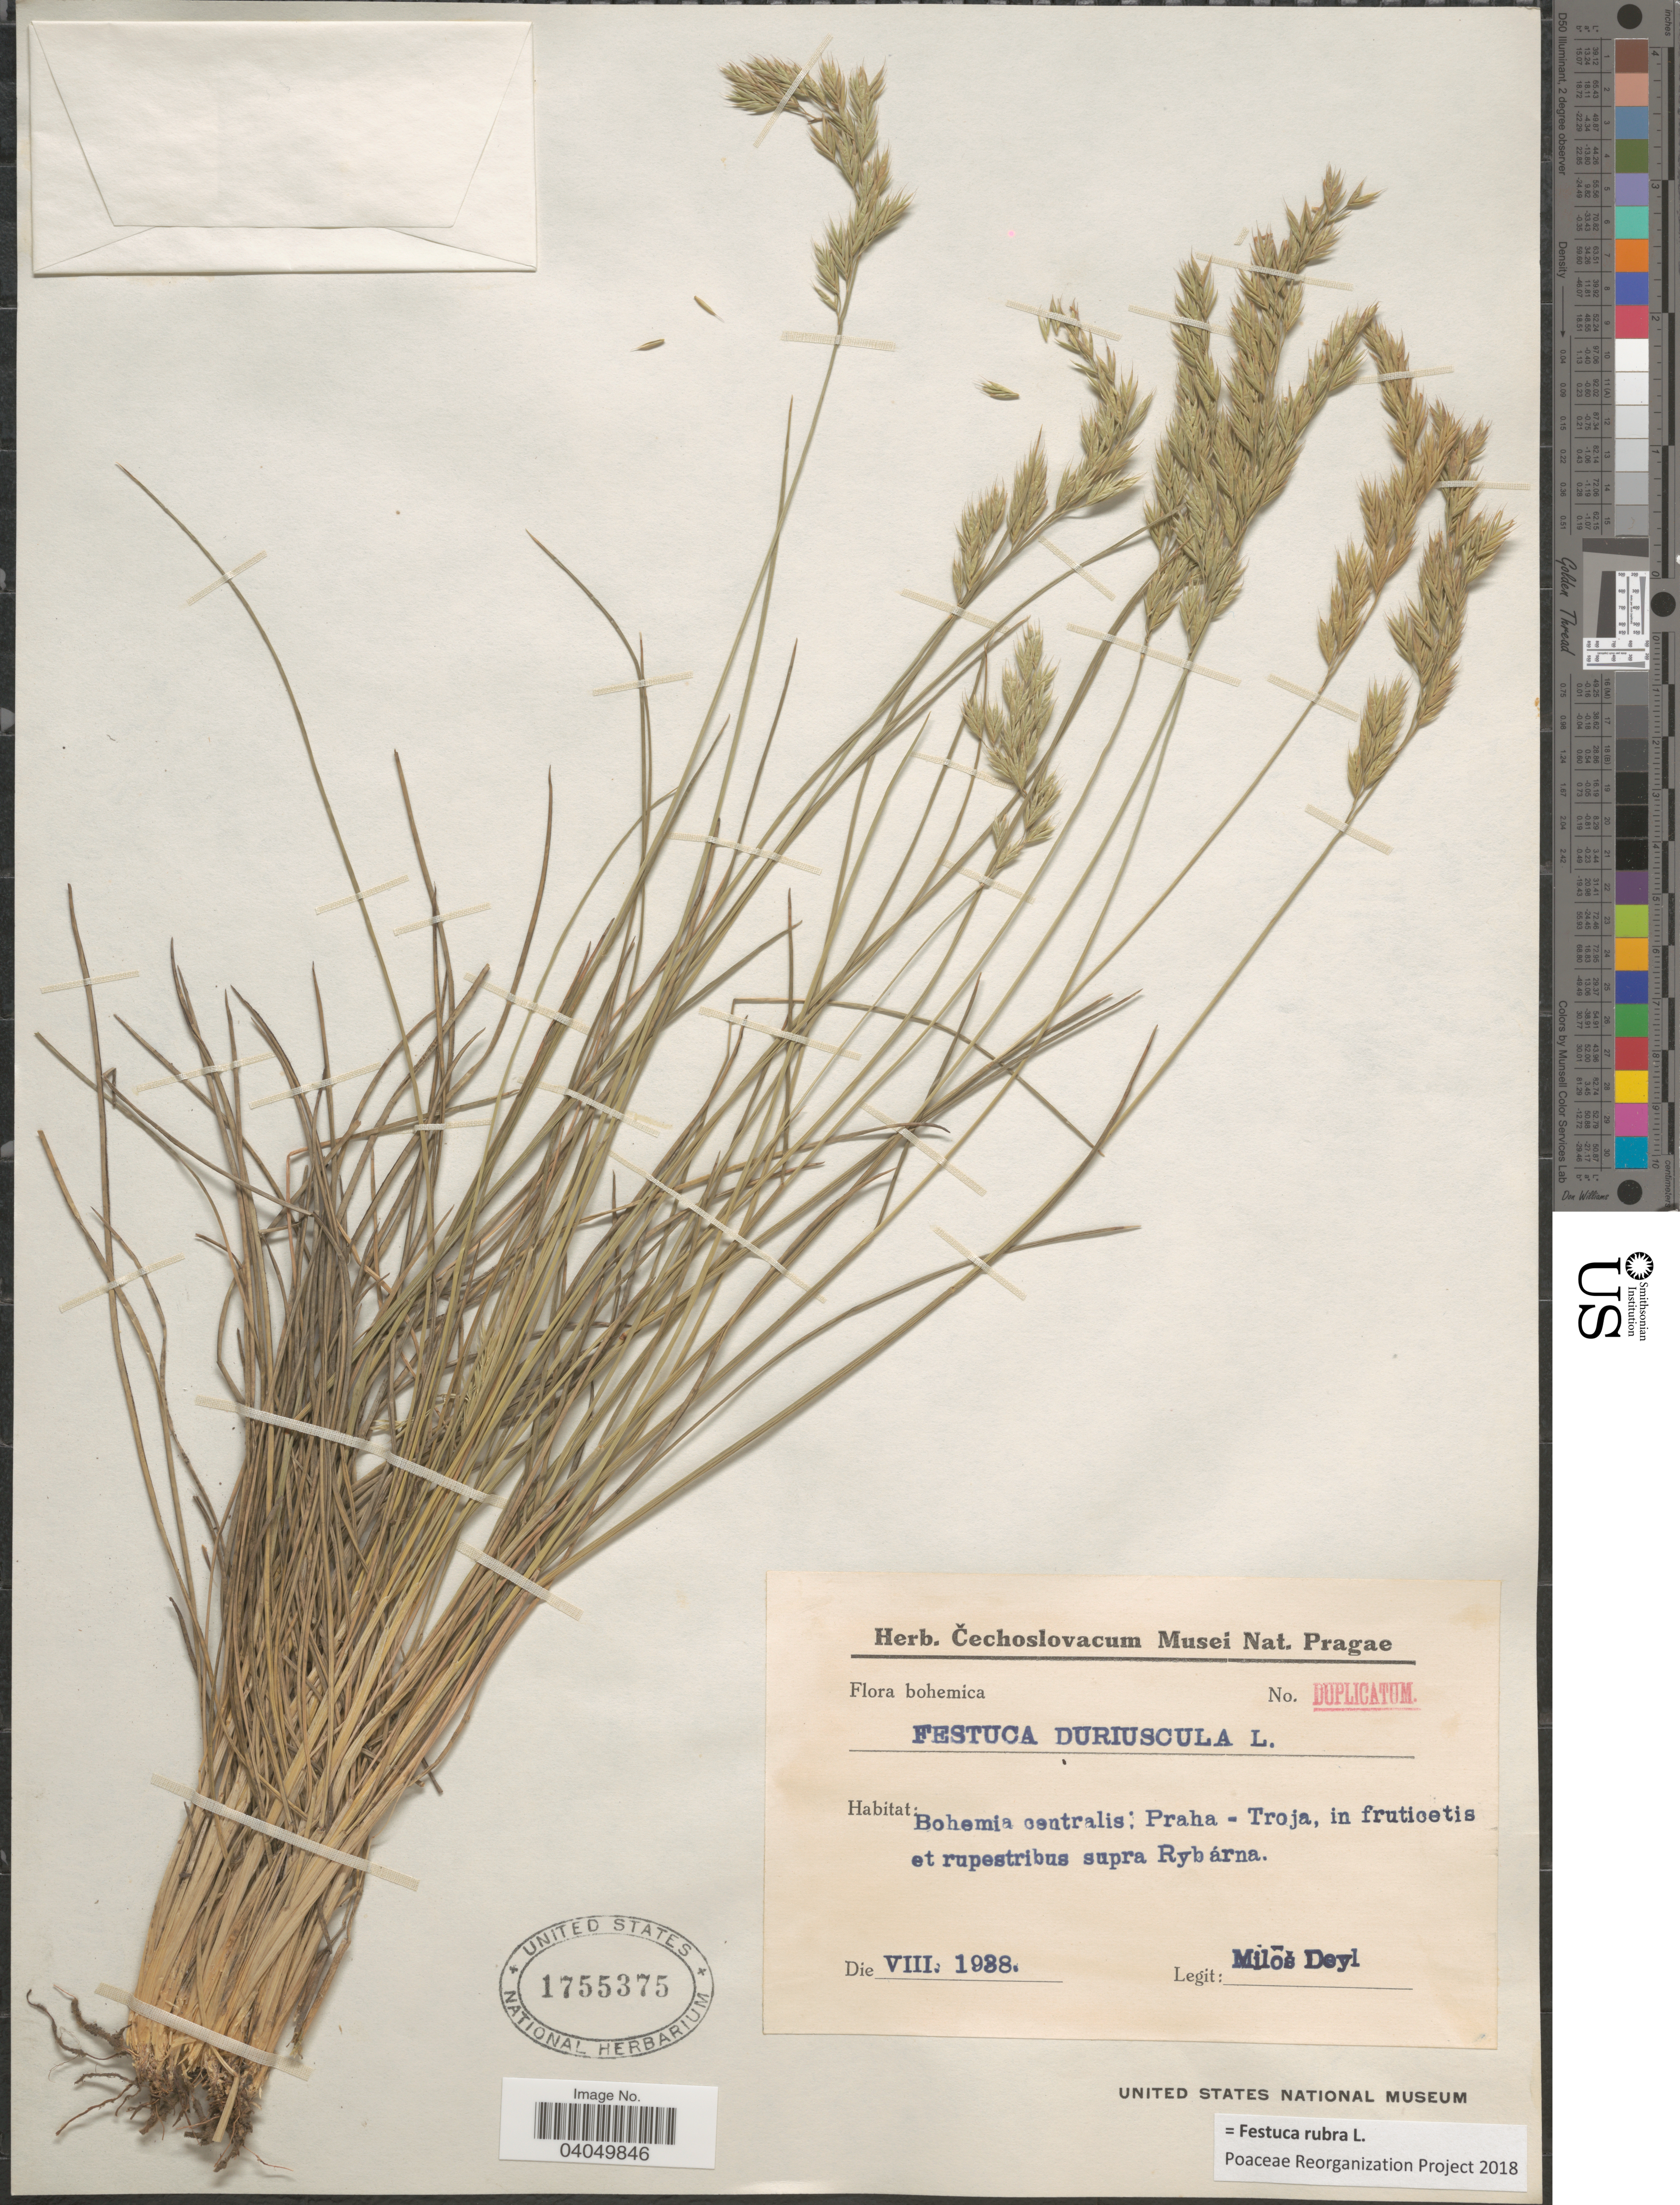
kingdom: Plantae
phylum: Tracheophyta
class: Liliopsida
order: Poales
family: Poaceae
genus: Festuca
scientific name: Festuca rubra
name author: L.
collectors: M. Deyl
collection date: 1938-08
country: Czechia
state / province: Central Bohemian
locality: Bohemica. Bohemia centralis: Praha - Troja, in fruticetis et rupestribus supra Rybárna.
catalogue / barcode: US 1755375